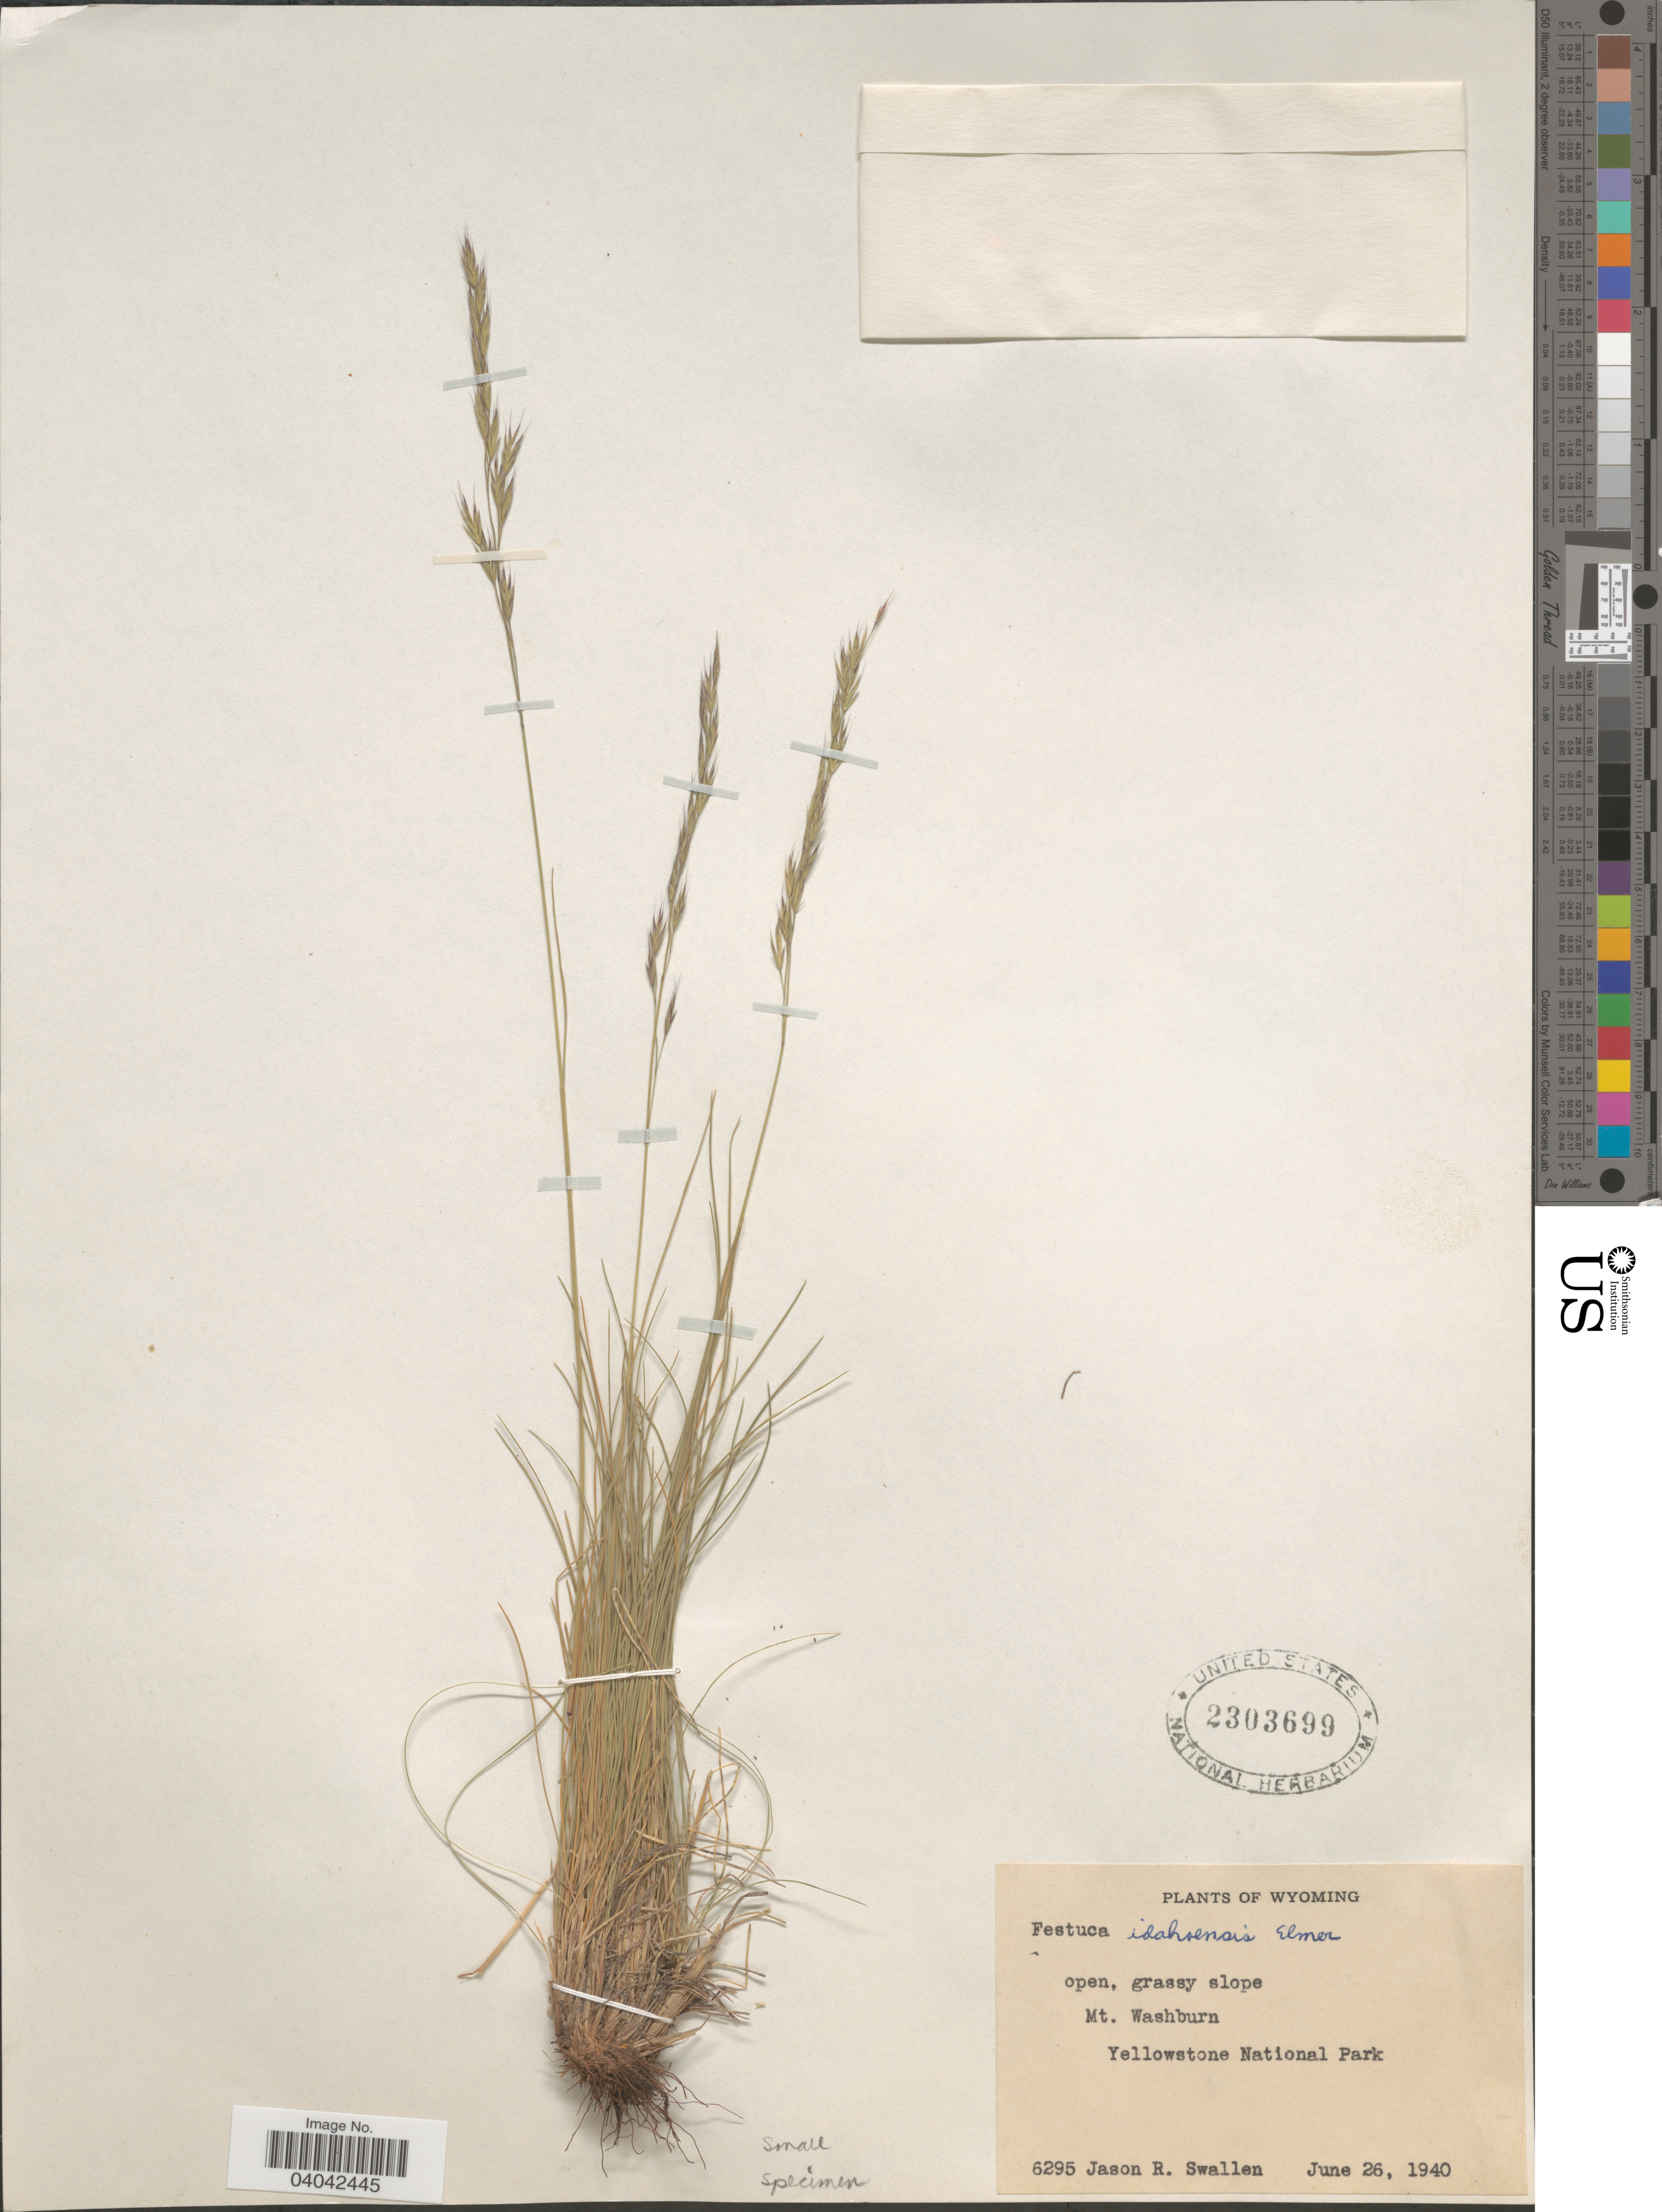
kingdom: Plantae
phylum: Tracheophyta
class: Liliopsida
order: Poales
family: Poaceae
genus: Festuca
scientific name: Festuca idahoensis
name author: Elmer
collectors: J. R. Swallen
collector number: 6295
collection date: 1940-06-26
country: United States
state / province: Wyoming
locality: Mt. Washburn. Yellowstone National Park.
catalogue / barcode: US 2303699